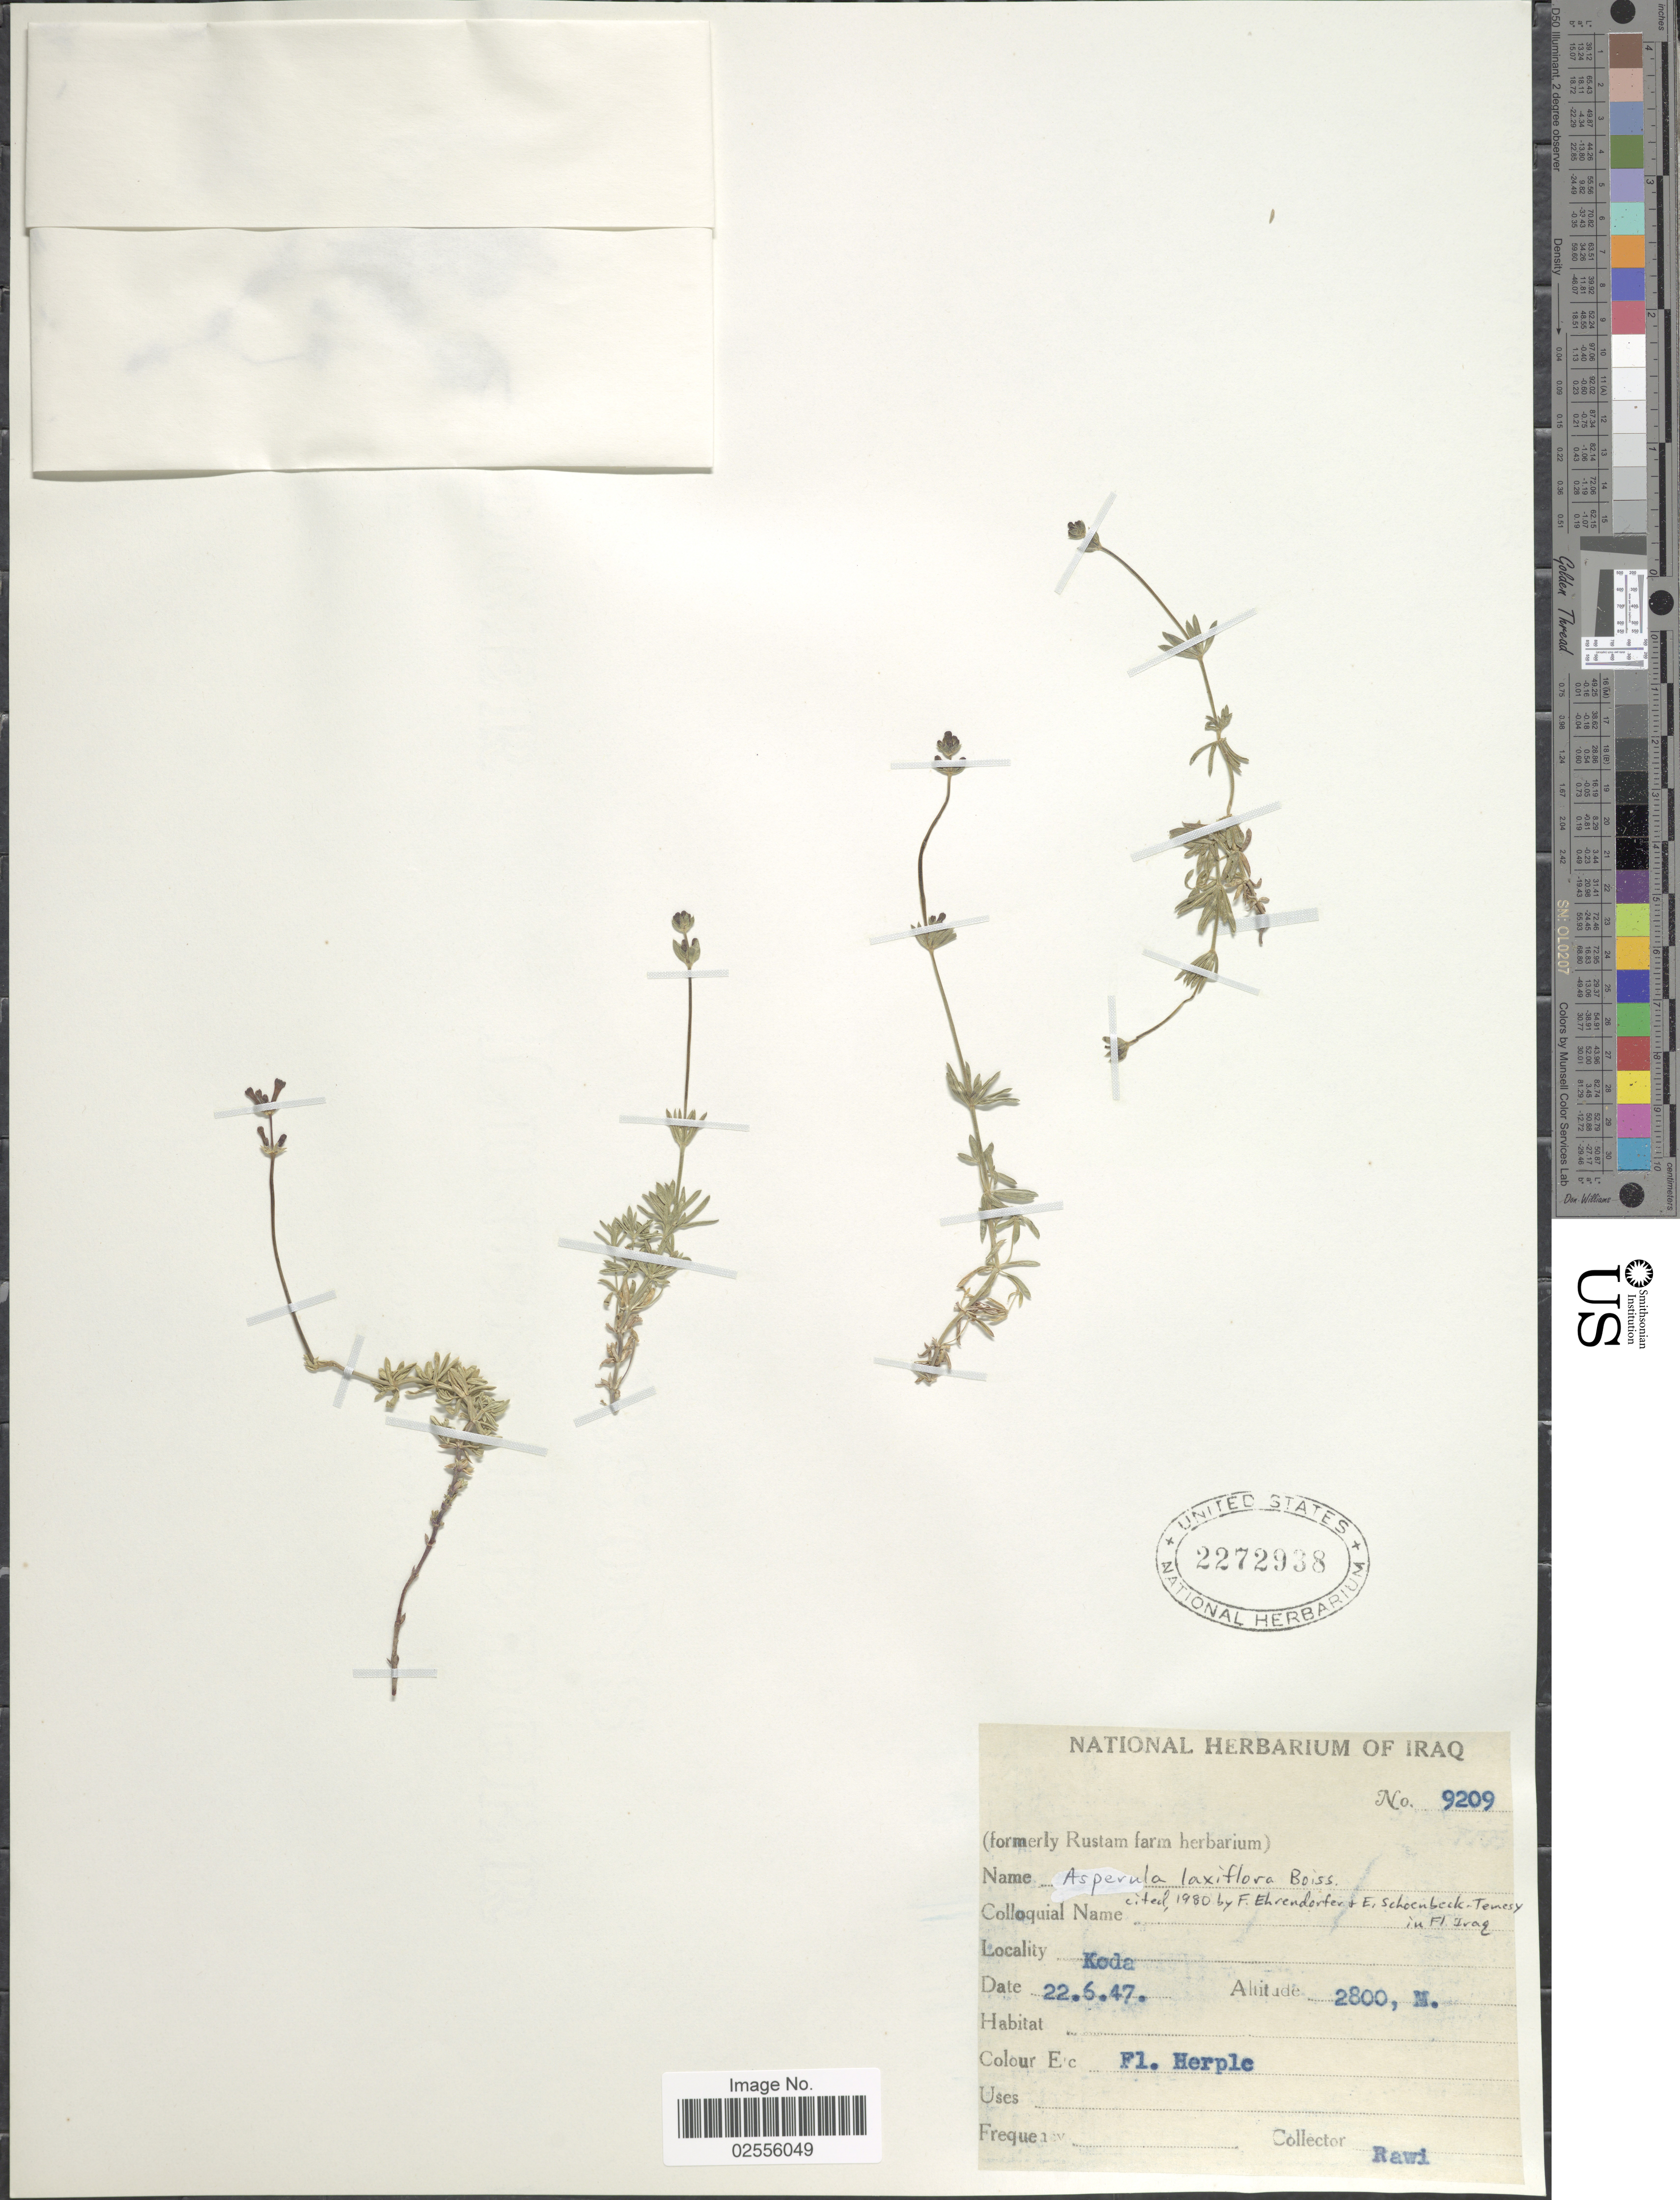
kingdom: Plantae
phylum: Tracheophyta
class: Magnoliopsida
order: Gentianales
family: Rubiaceae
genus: Asperula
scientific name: Asperula laxiflora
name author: Boiss.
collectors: -. Rawi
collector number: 9209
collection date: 1947-06-22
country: Iraq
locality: Koda.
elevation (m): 2800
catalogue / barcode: US 2272938